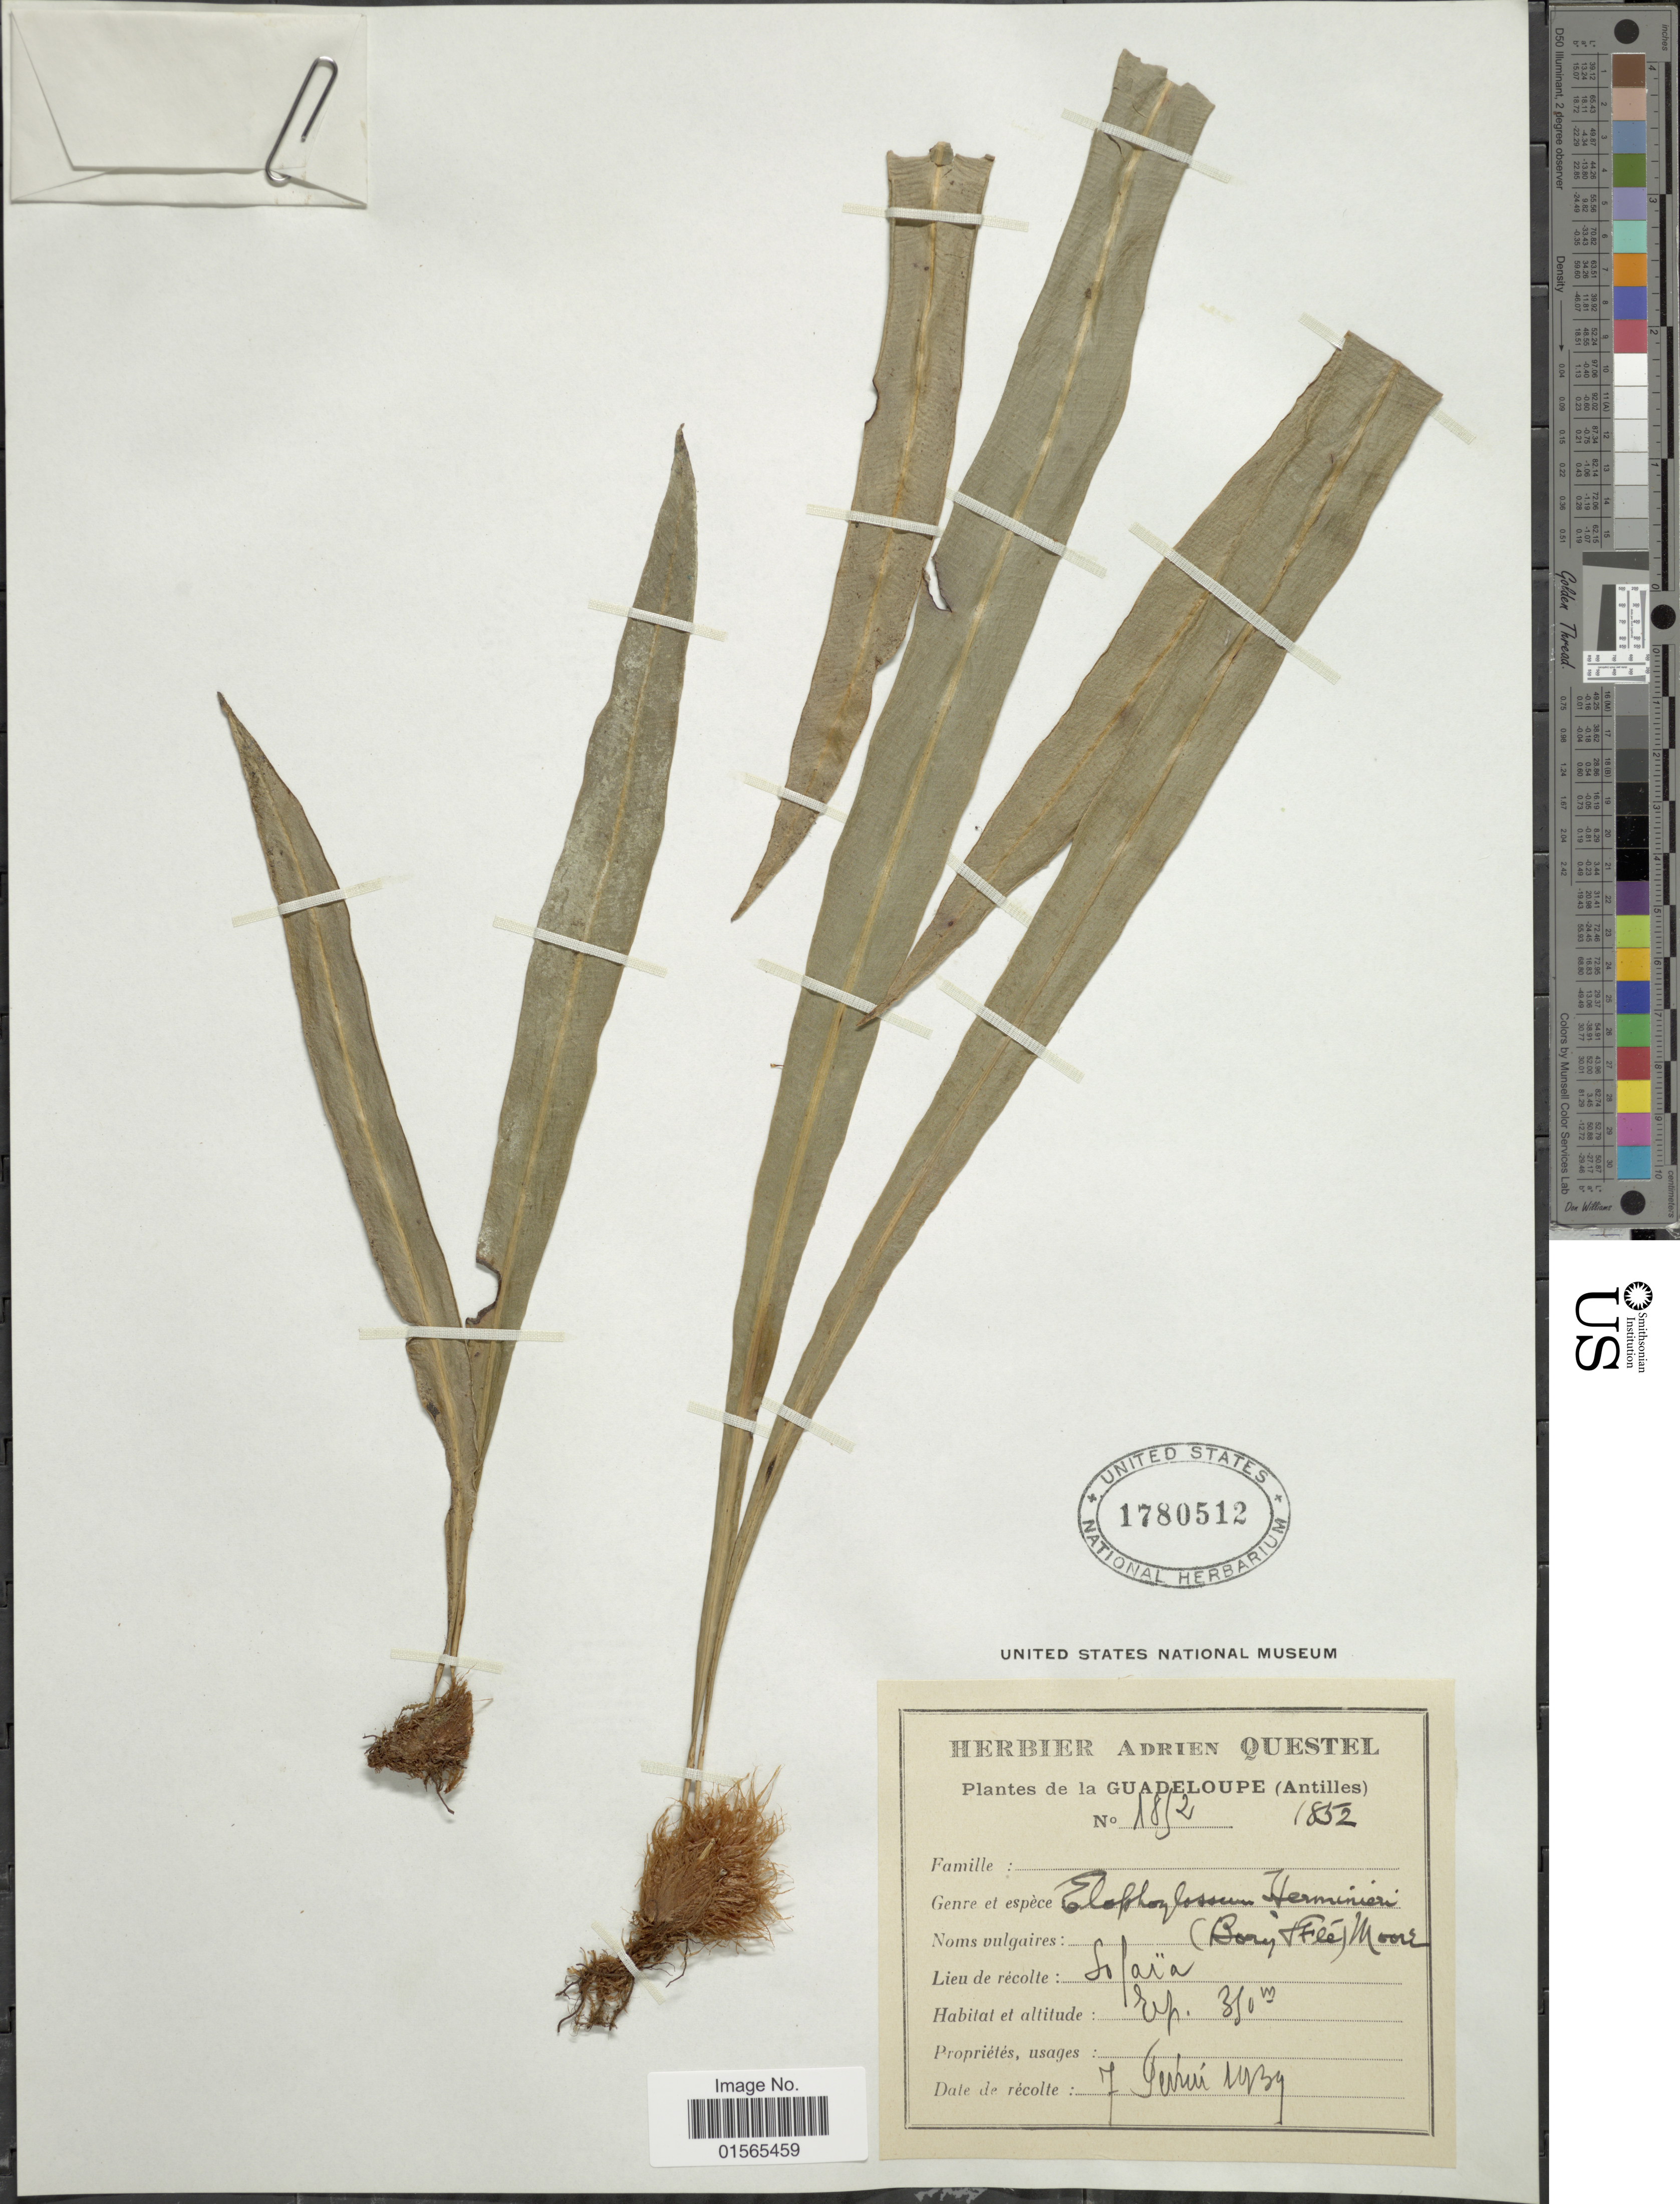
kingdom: Plantae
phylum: Tracheophyta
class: Polypodiopsida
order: Polypodiales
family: Dryopteridaceae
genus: Elaphoglossum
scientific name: Elaphoglossum herminieri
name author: (Bory & Fée) T. Moore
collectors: ex herb. A. Questal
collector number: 1852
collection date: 1939-02-07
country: Guadeloupe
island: Leeward Is.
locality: Sofaïa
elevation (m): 350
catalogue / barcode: US 1780512